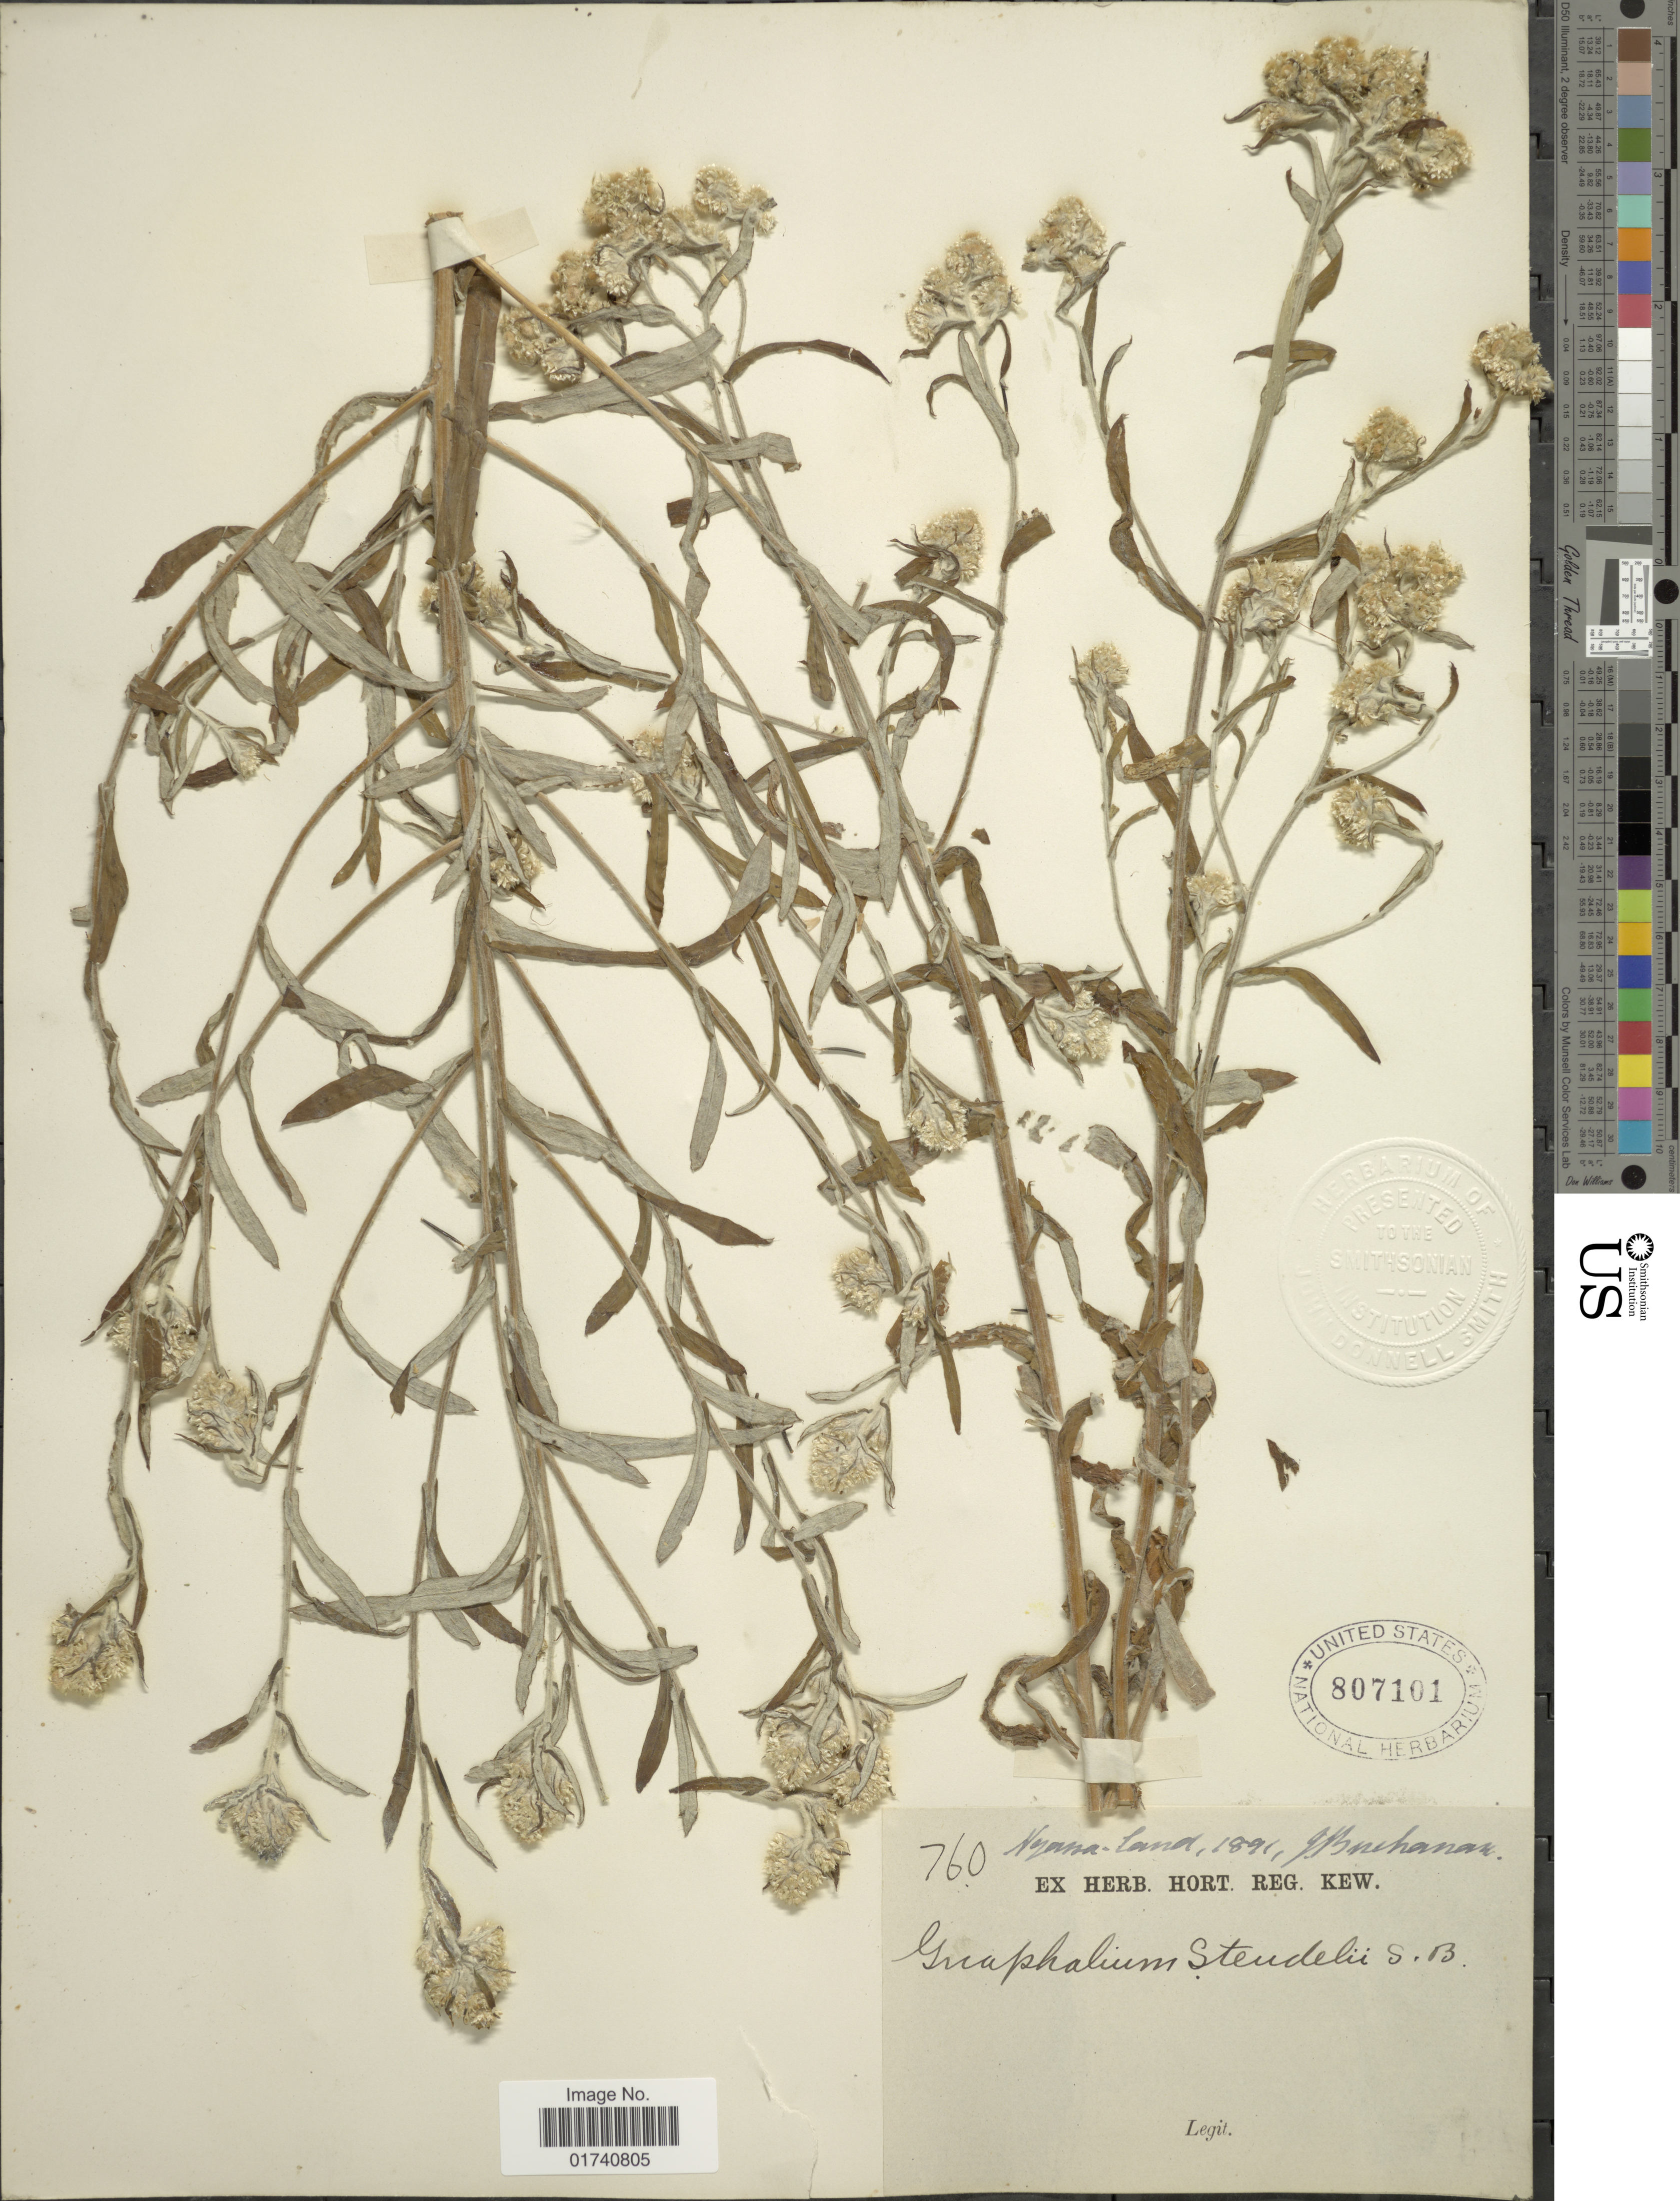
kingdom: Plantae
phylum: Tracheophyta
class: Magnoliopsida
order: Asterales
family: Asteraceae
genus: Pseudognaphalium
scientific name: Pseudognaphalium undulatum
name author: (L.) Hilliard & B.L. Burtt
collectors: J. Buchanan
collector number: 760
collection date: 1891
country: Malawi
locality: Nyassa-land.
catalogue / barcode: US 807101